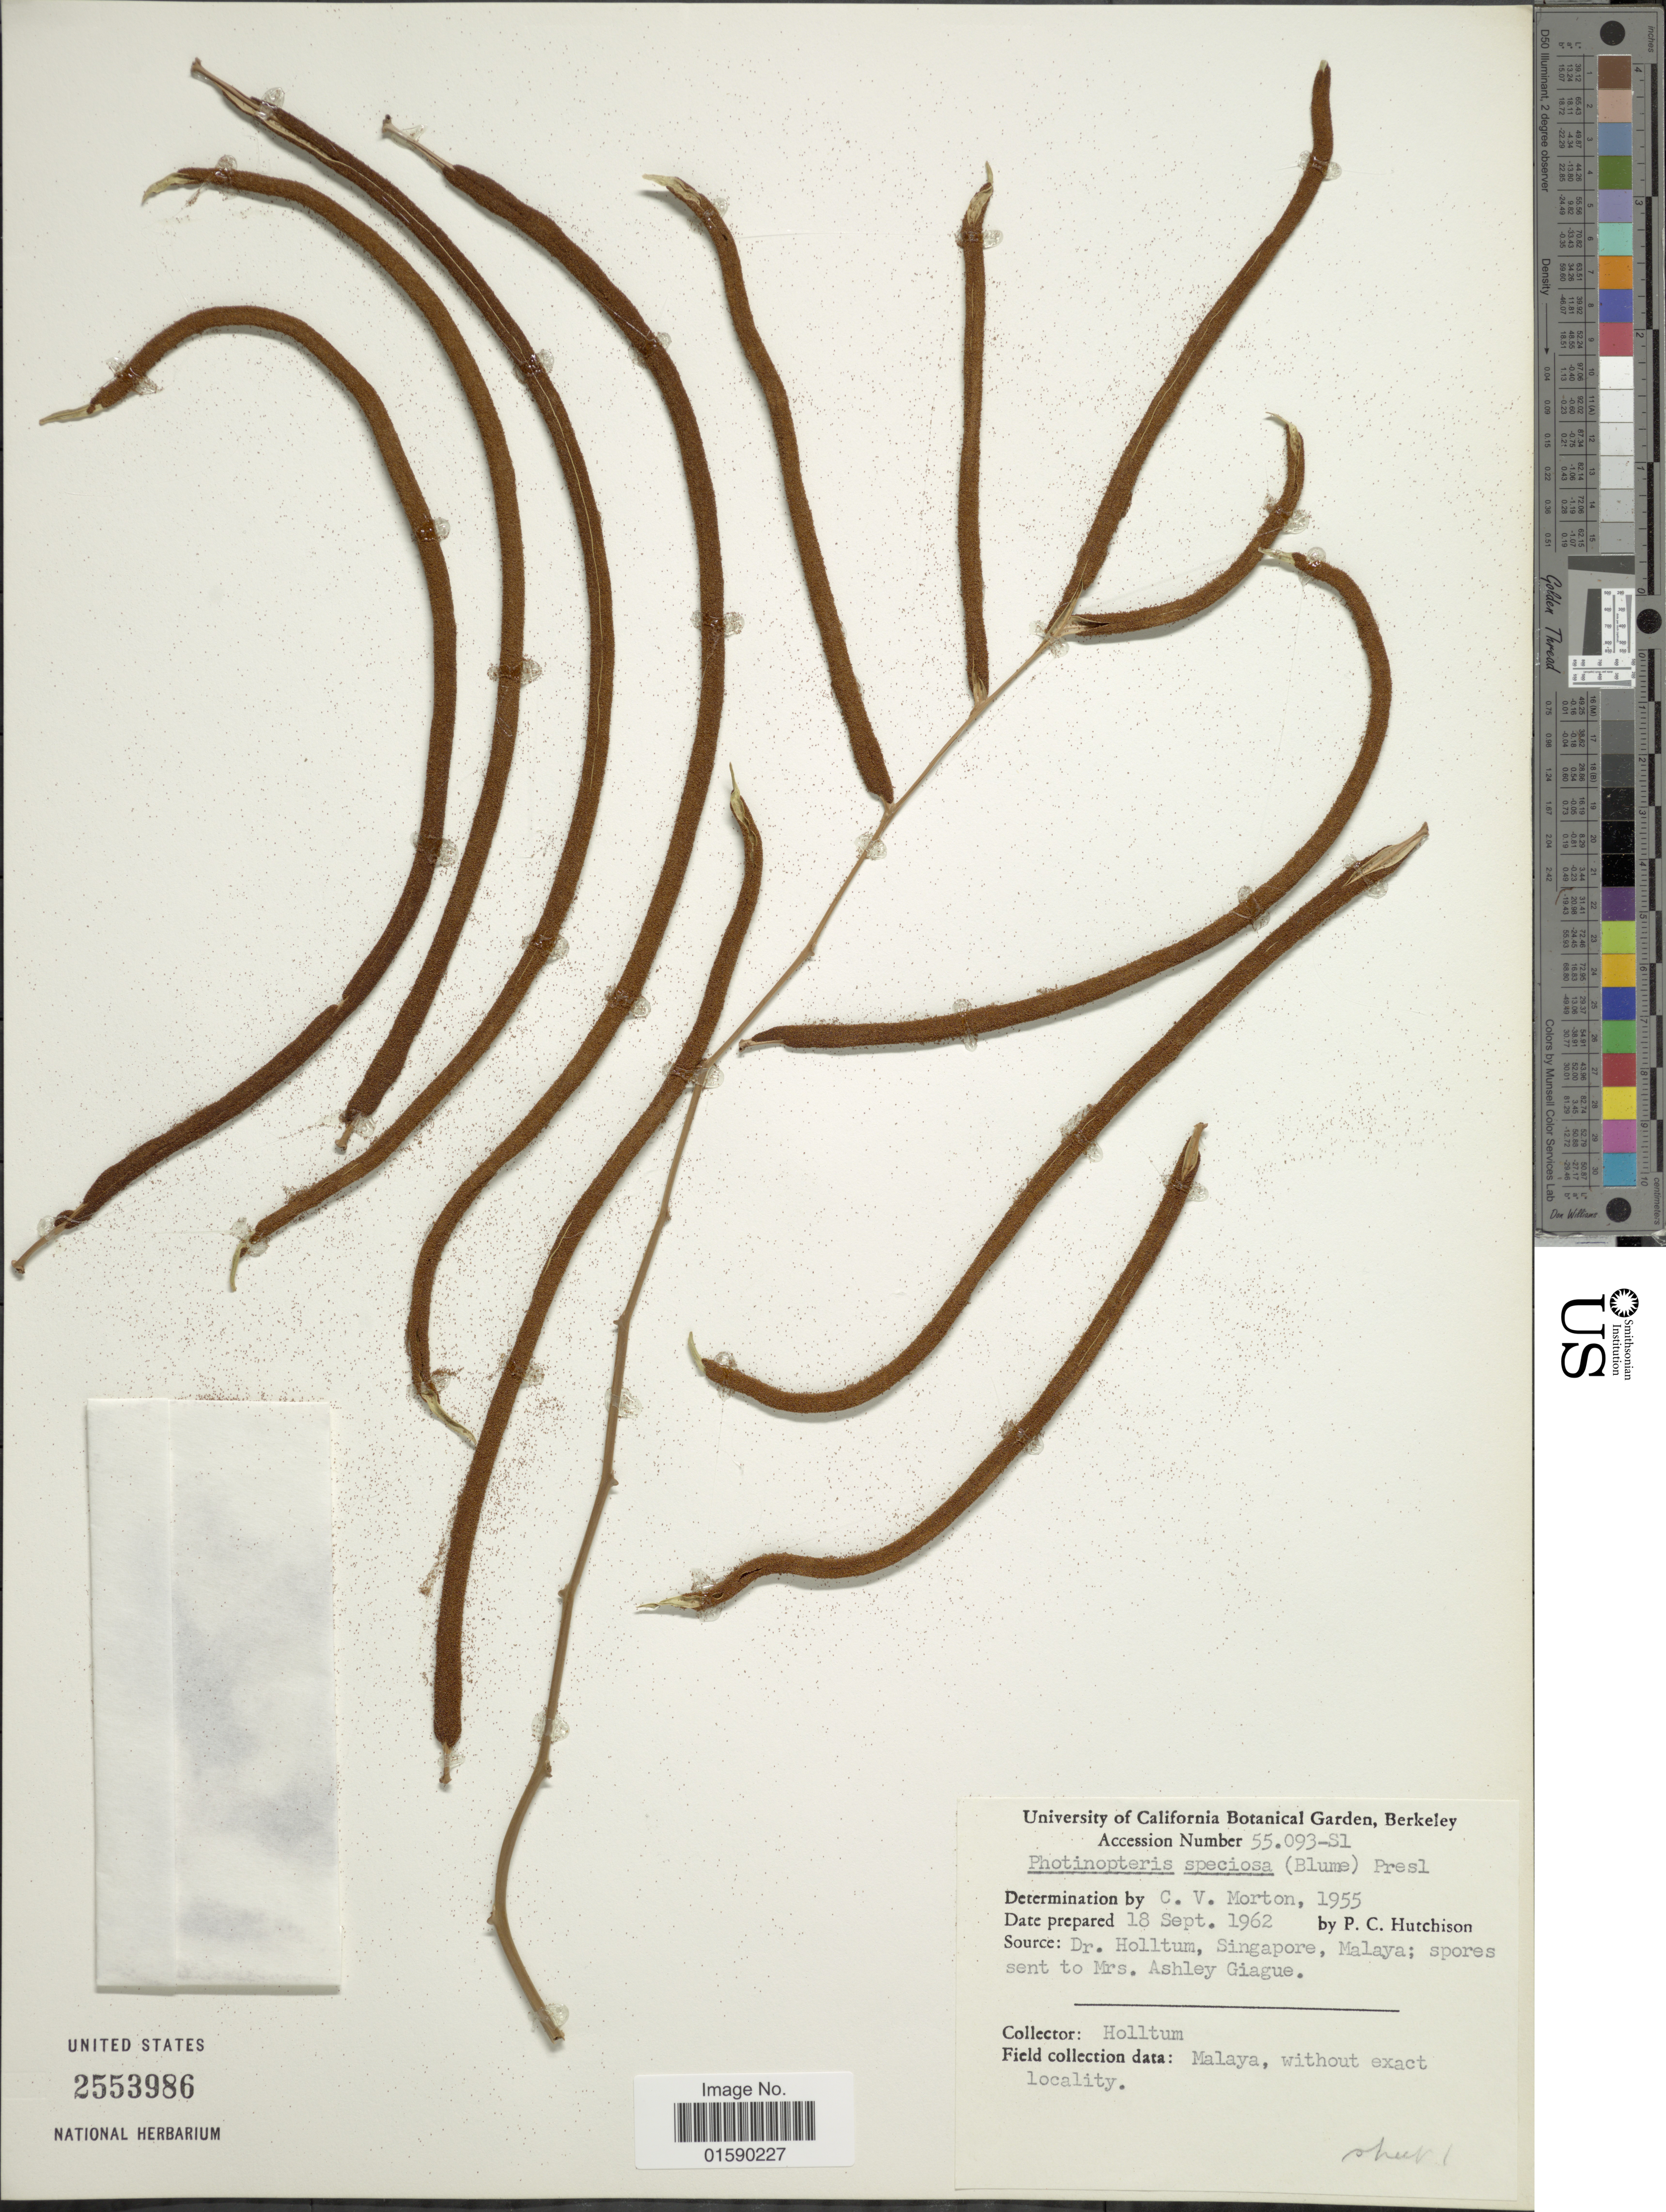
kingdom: Plantae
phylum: Tracheophyta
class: Polypodiopsida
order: Polypodiales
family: Polypodiaceae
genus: Aglaomorpha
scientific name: Aglaomorpha speciosa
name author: (Blume) M.C. Roos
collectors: P. C. Hutchison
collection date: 1962-09-18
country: United States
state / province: California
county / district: Alameda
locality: University of California Botanical Garden, Berkeley.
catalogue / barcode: US 2553986